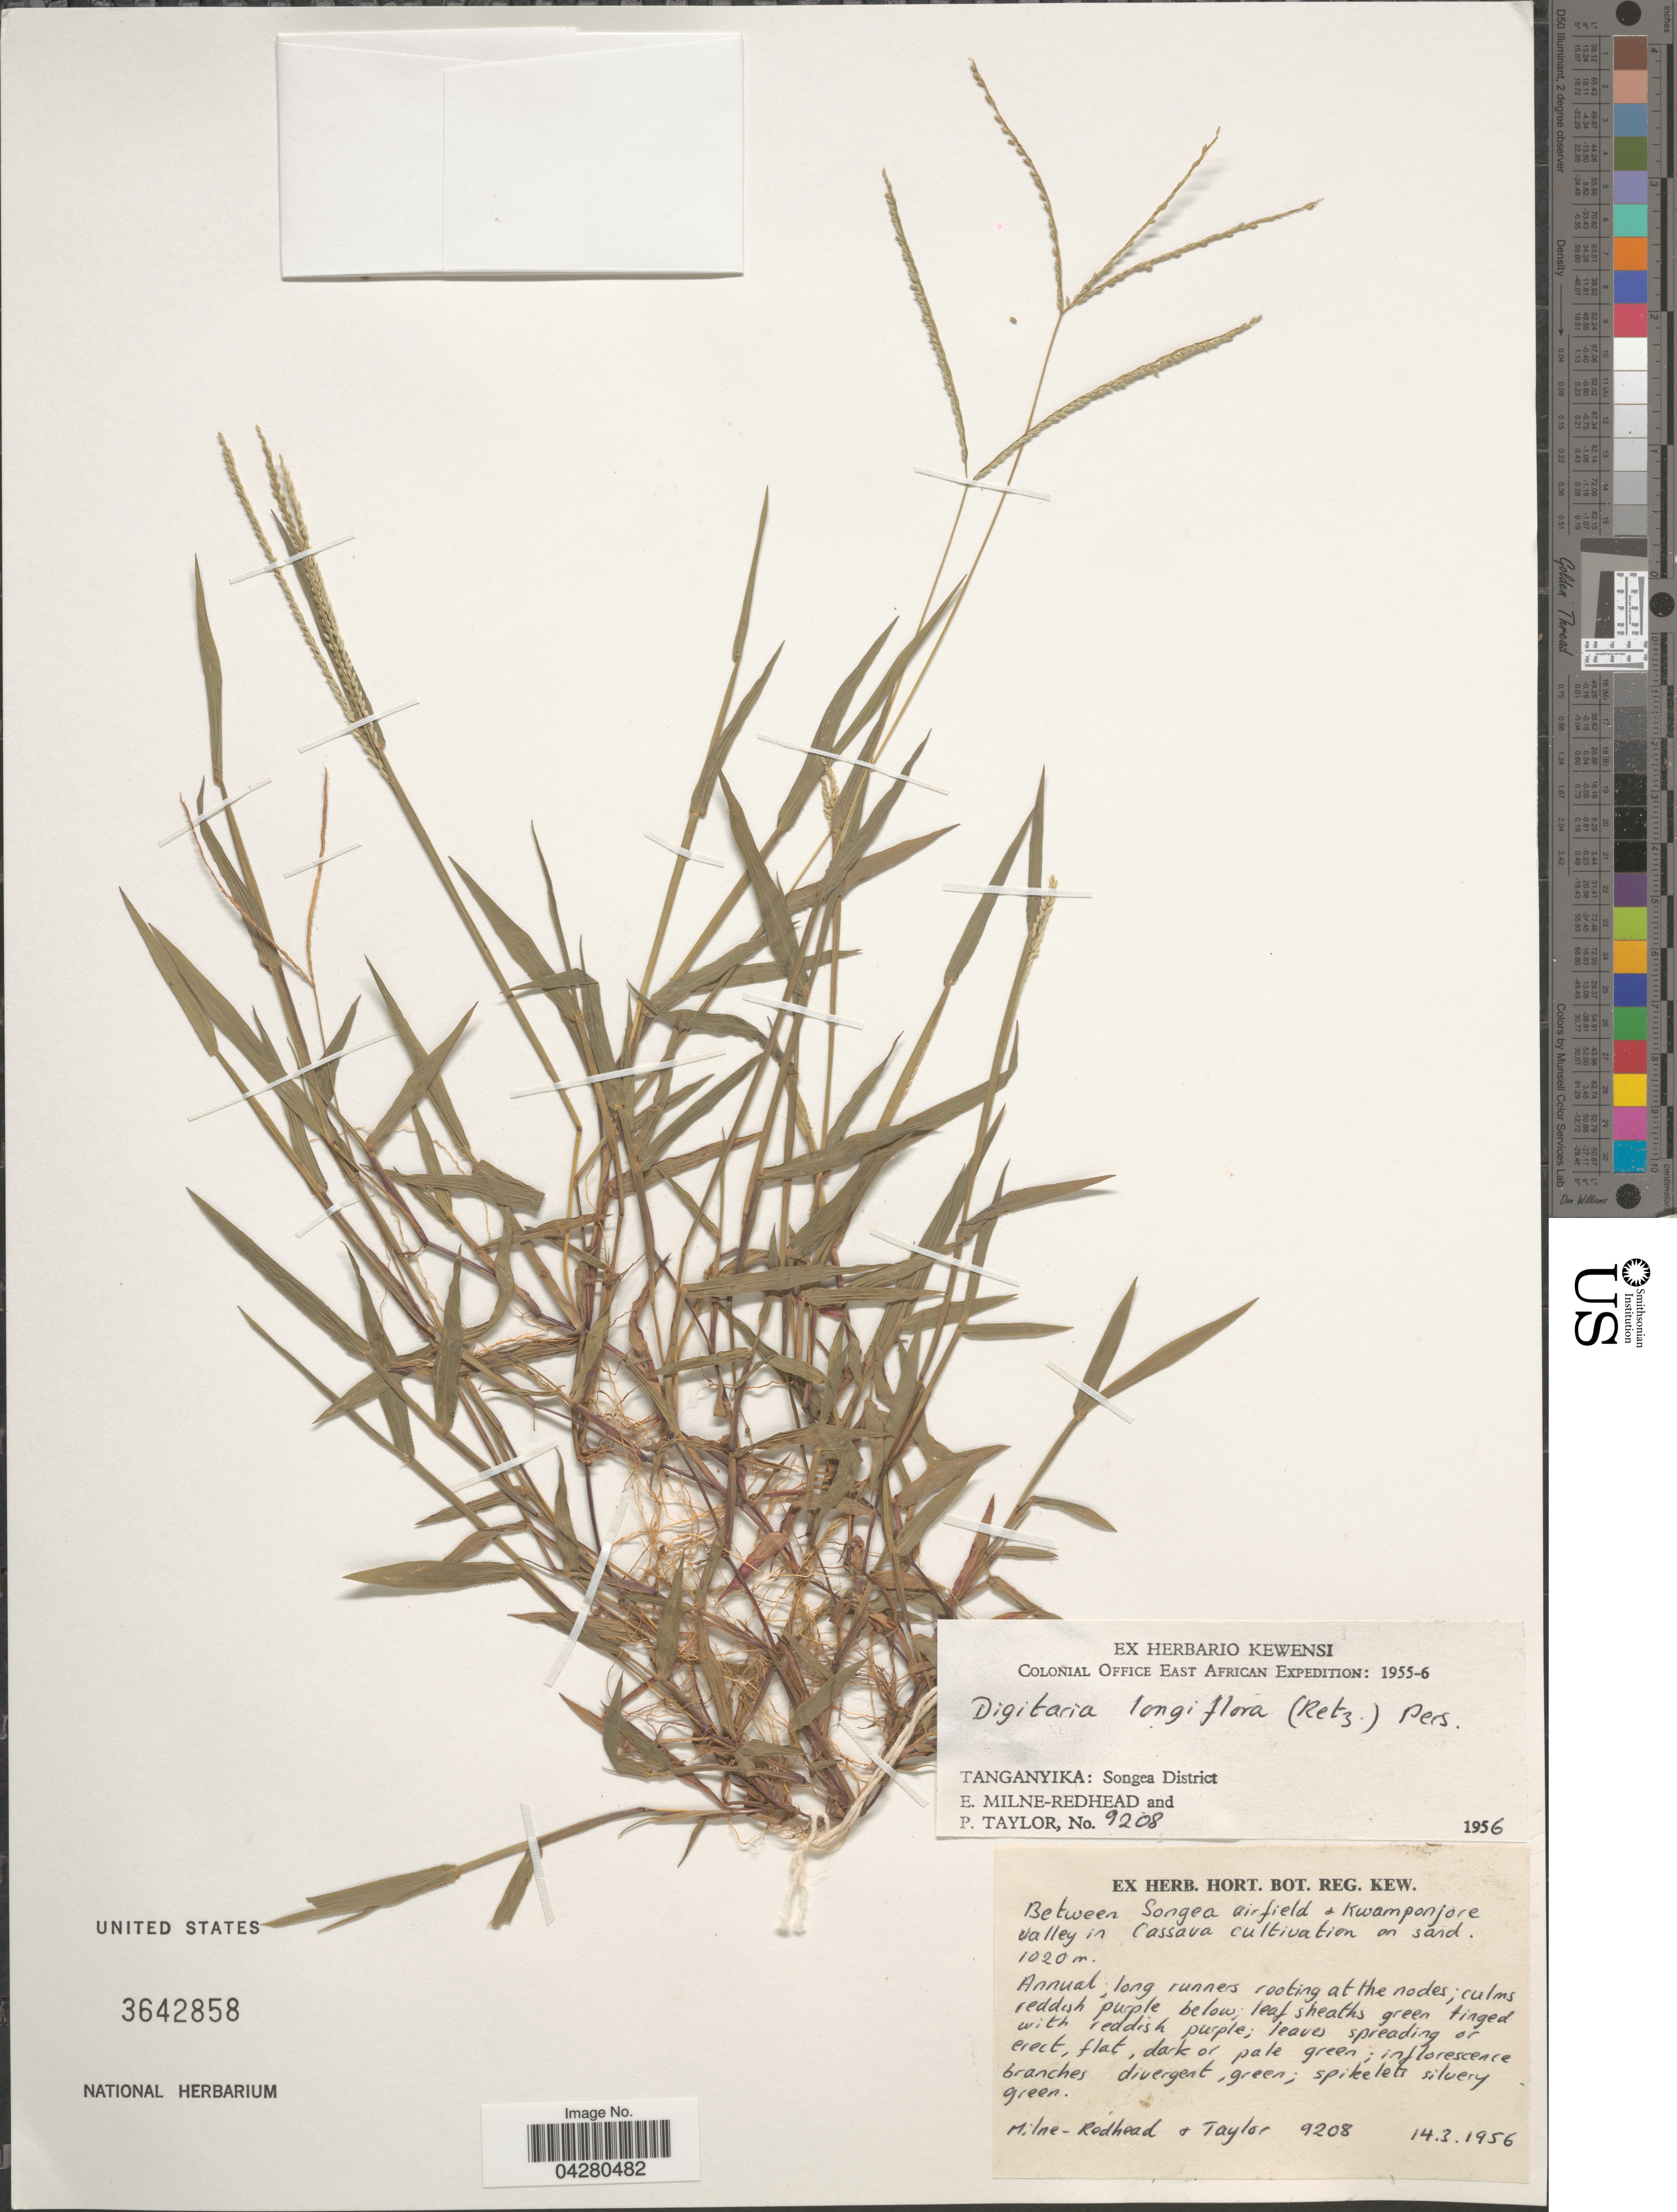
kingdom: Plantae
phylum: Tracheophyta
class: Liliopsida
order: Poales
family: Poaceae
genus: Digitaria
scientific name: Digitaria longiflora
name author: (Retz.) Pers.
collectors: E. W. Milne-Redhead & P. Taylor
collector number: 9208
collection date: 1956-03-14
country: Tanzania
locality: Colonial Office East African Expedition: 1955-6. Tanganyika: Songea District. Between Songea airfield & Kwamponjore valley in cassava cultivation on sand.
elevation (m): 1020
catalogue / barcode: US 3642858